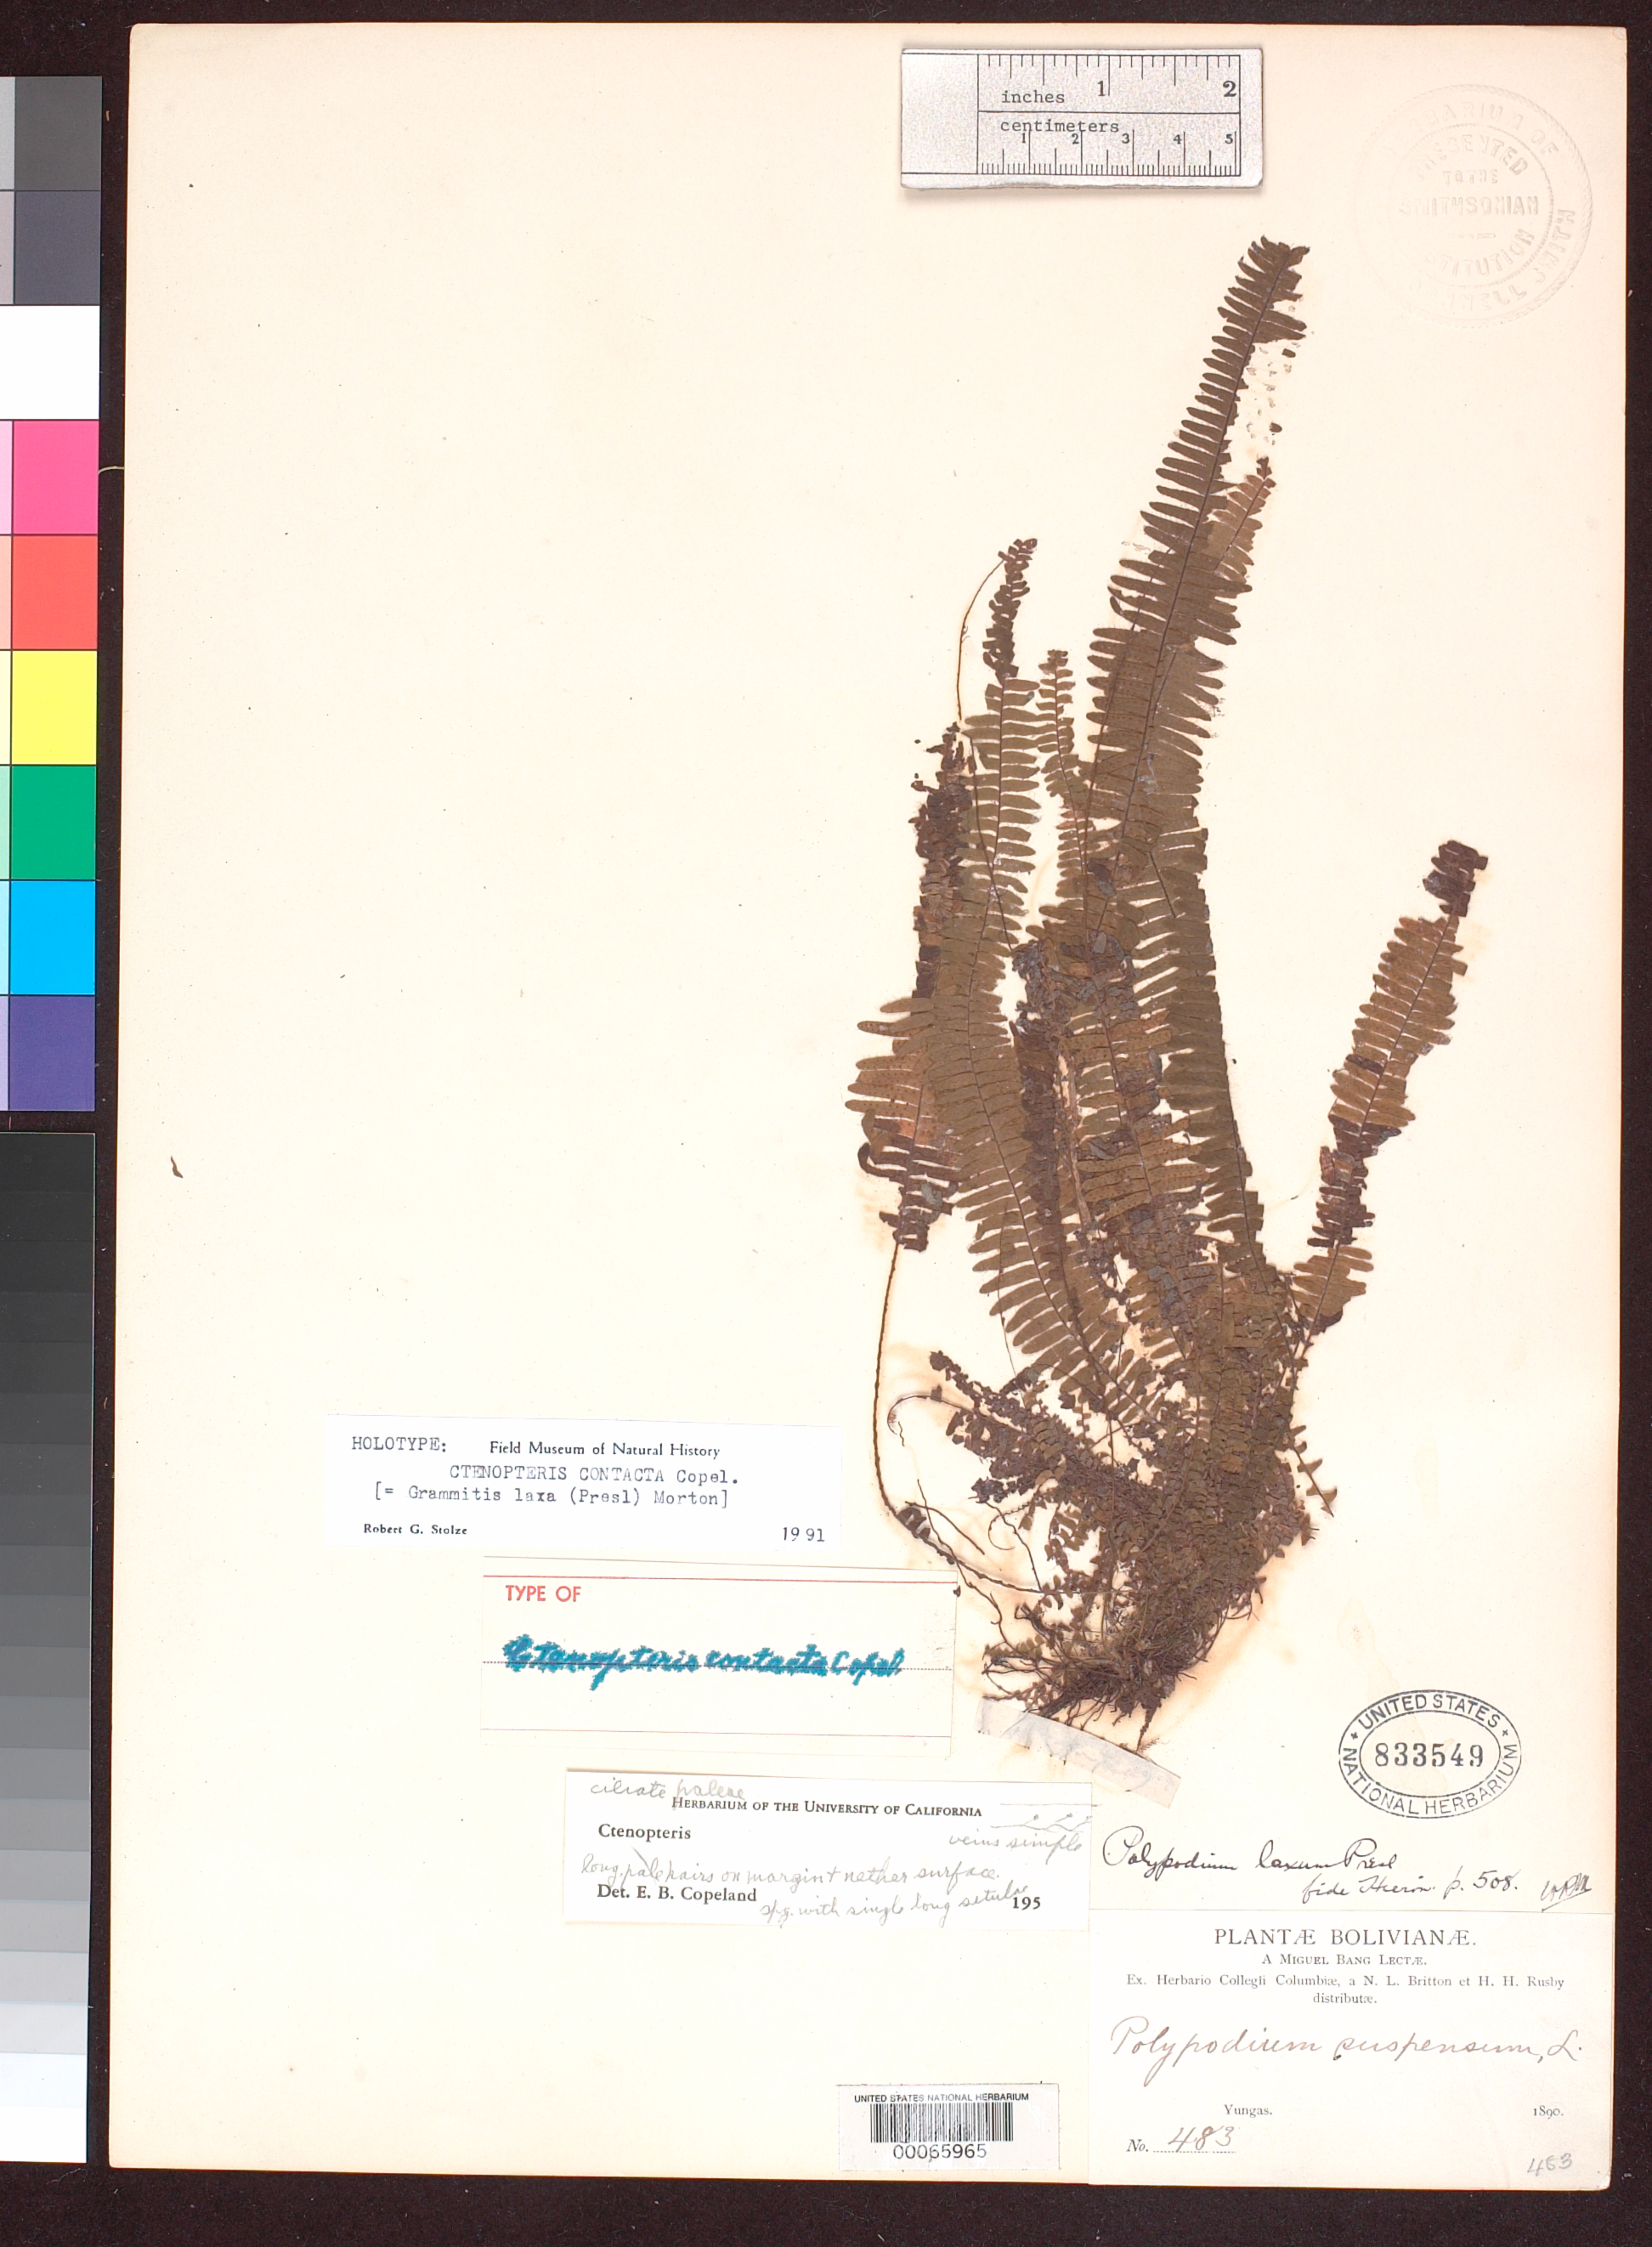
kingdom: Plantae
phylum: Tracheophyta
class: Polypodiopsida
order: Polypodiales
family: Polypodiaceae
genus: Ctenopteris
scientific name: Ctenopteris contacta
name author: Copel.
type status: Holotype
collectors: M. Bang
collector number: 483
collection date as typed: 1890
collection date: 1890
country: Bolivia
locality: Yungas.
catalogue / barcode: US 833549